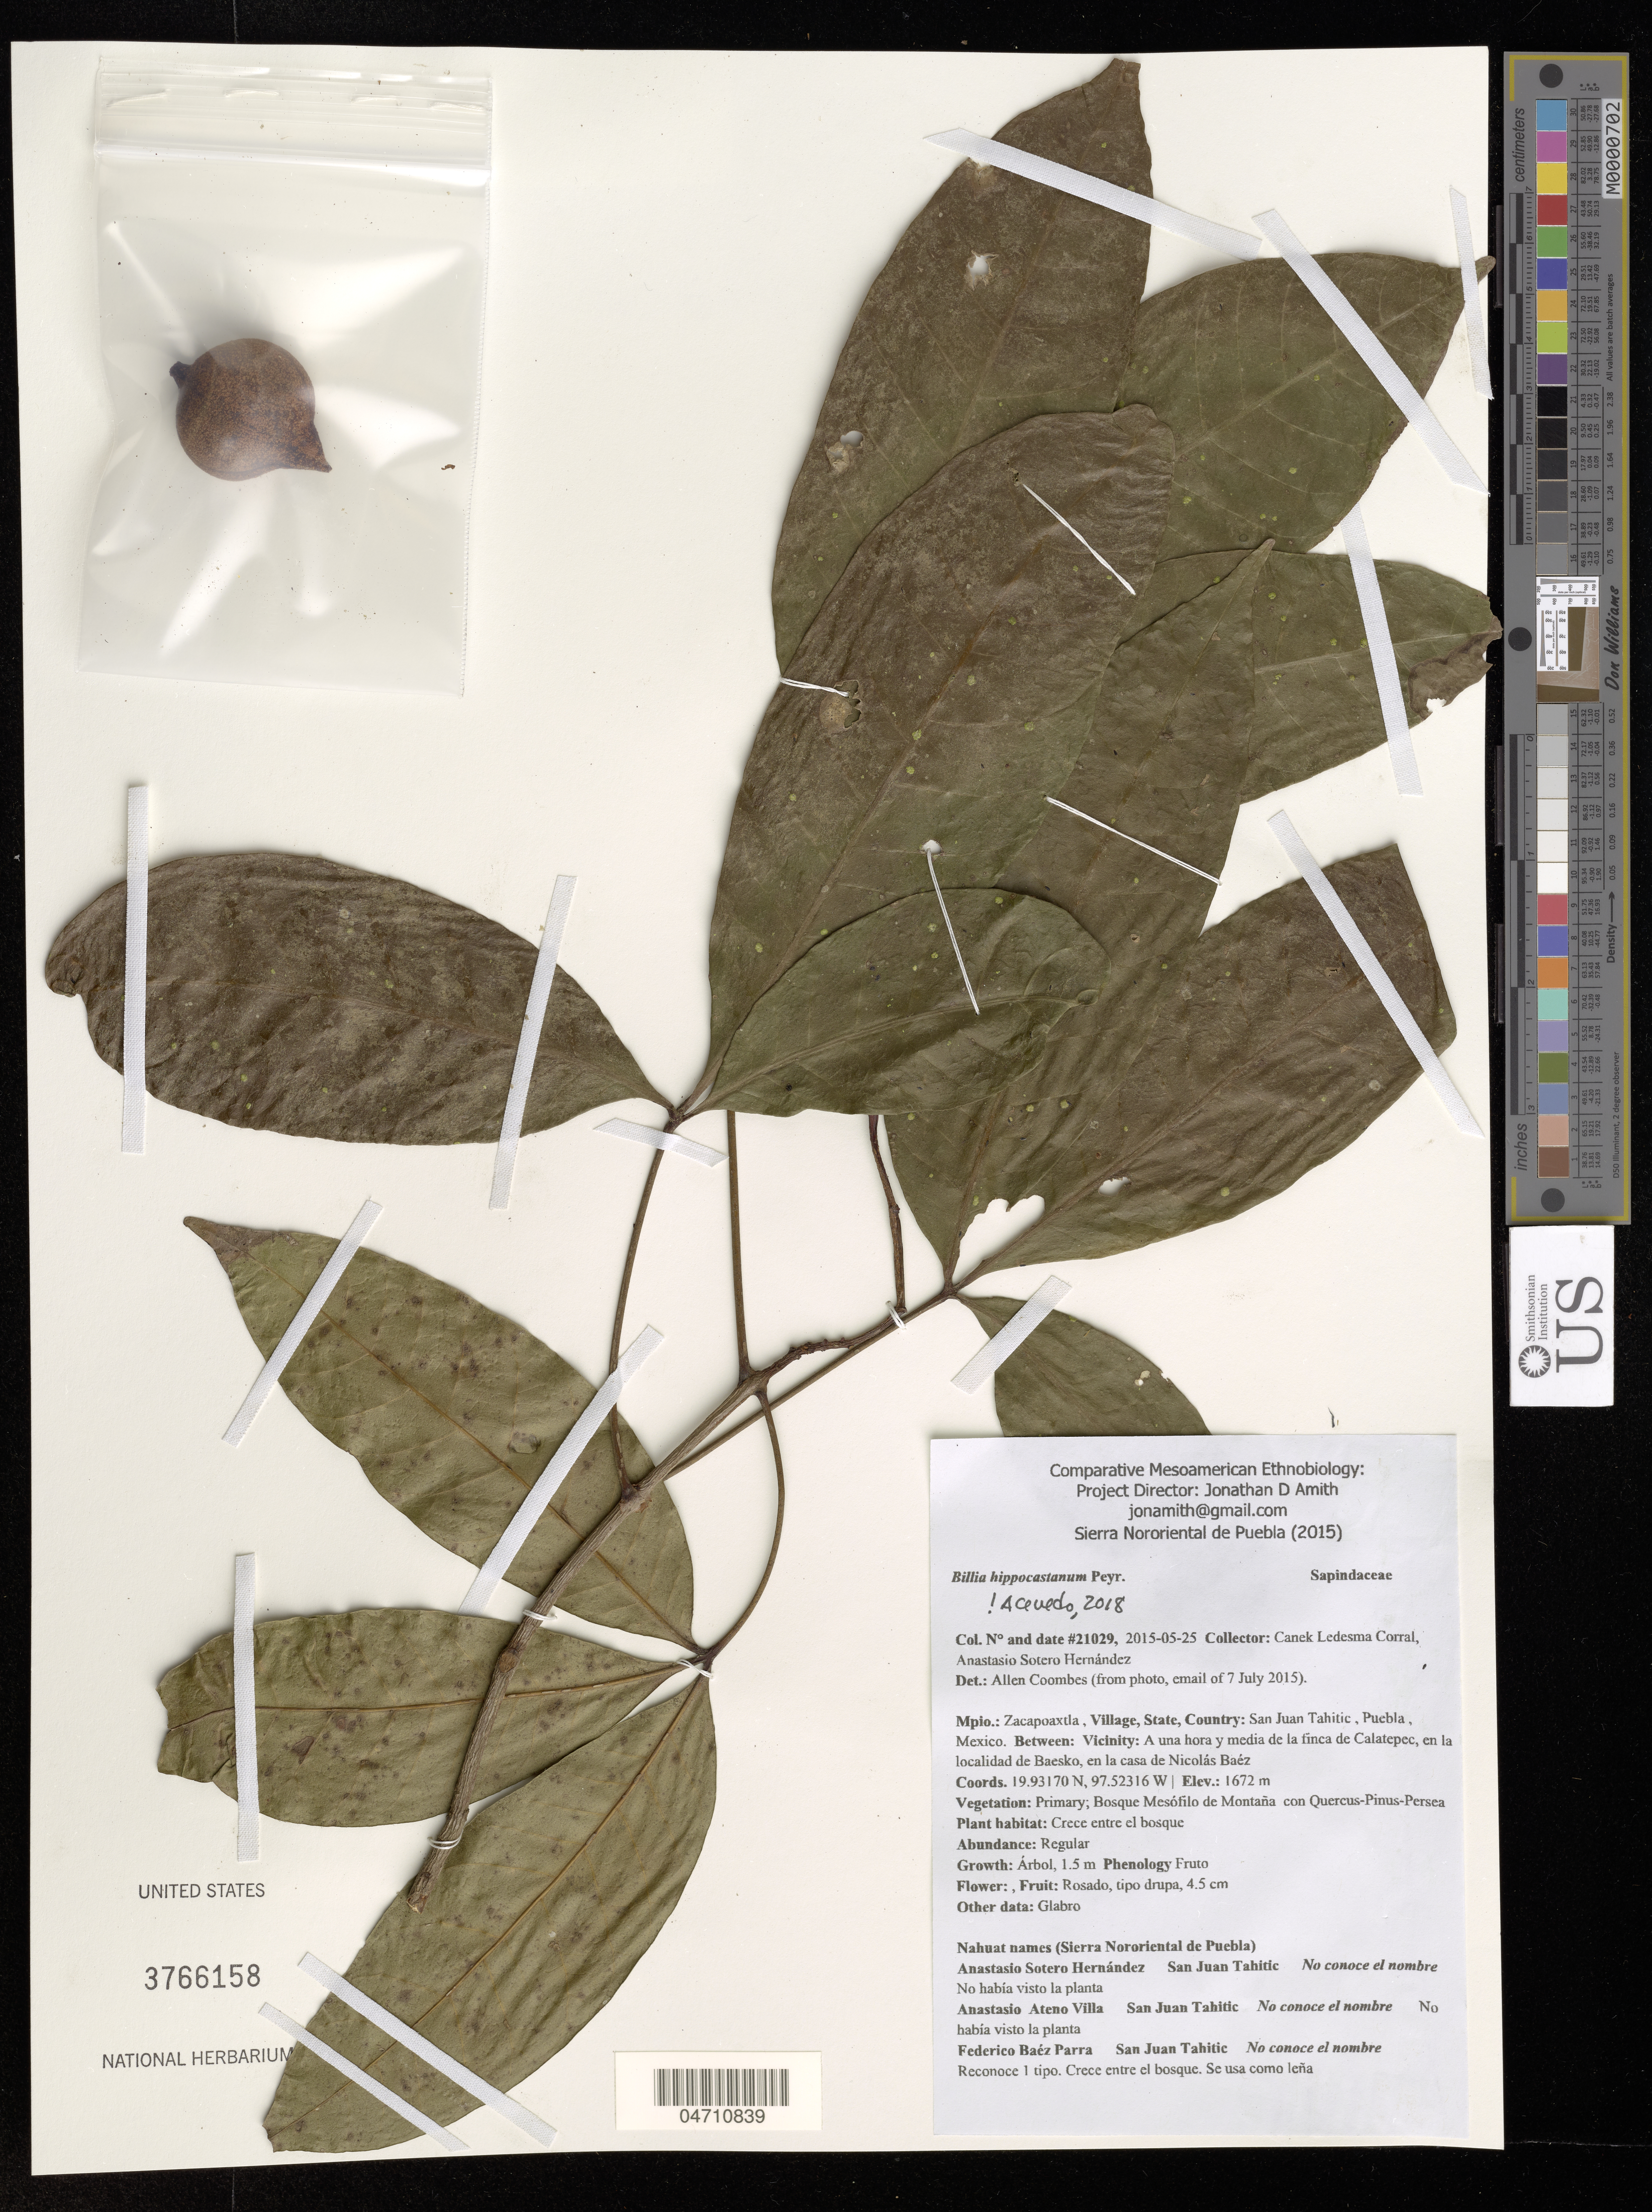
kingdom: Plantae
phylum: Tracheophyta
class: Magnoliopsida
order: Sapindales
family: Sapindaceae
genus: Billia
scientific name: Billia hippocastanum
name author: Peyr.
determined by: Acevedo-Rodriguez, P., (US), Smithsonian Institution - National Museum of Natural History (UNITED STATES)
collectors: Canek Ledesma C. & A. Hernández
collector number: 21029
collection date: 2015-05-25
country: Mexico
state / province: Puebla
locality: Mpio.: Zacapoaxtla, Village: San Juan Tahitic. Between: Vicinity: A una hora y media de la finca de Calatepec, en la localidad de Baesko, en la casa de Nicolás Baéz.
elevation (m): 1672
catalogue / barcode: US 3766158